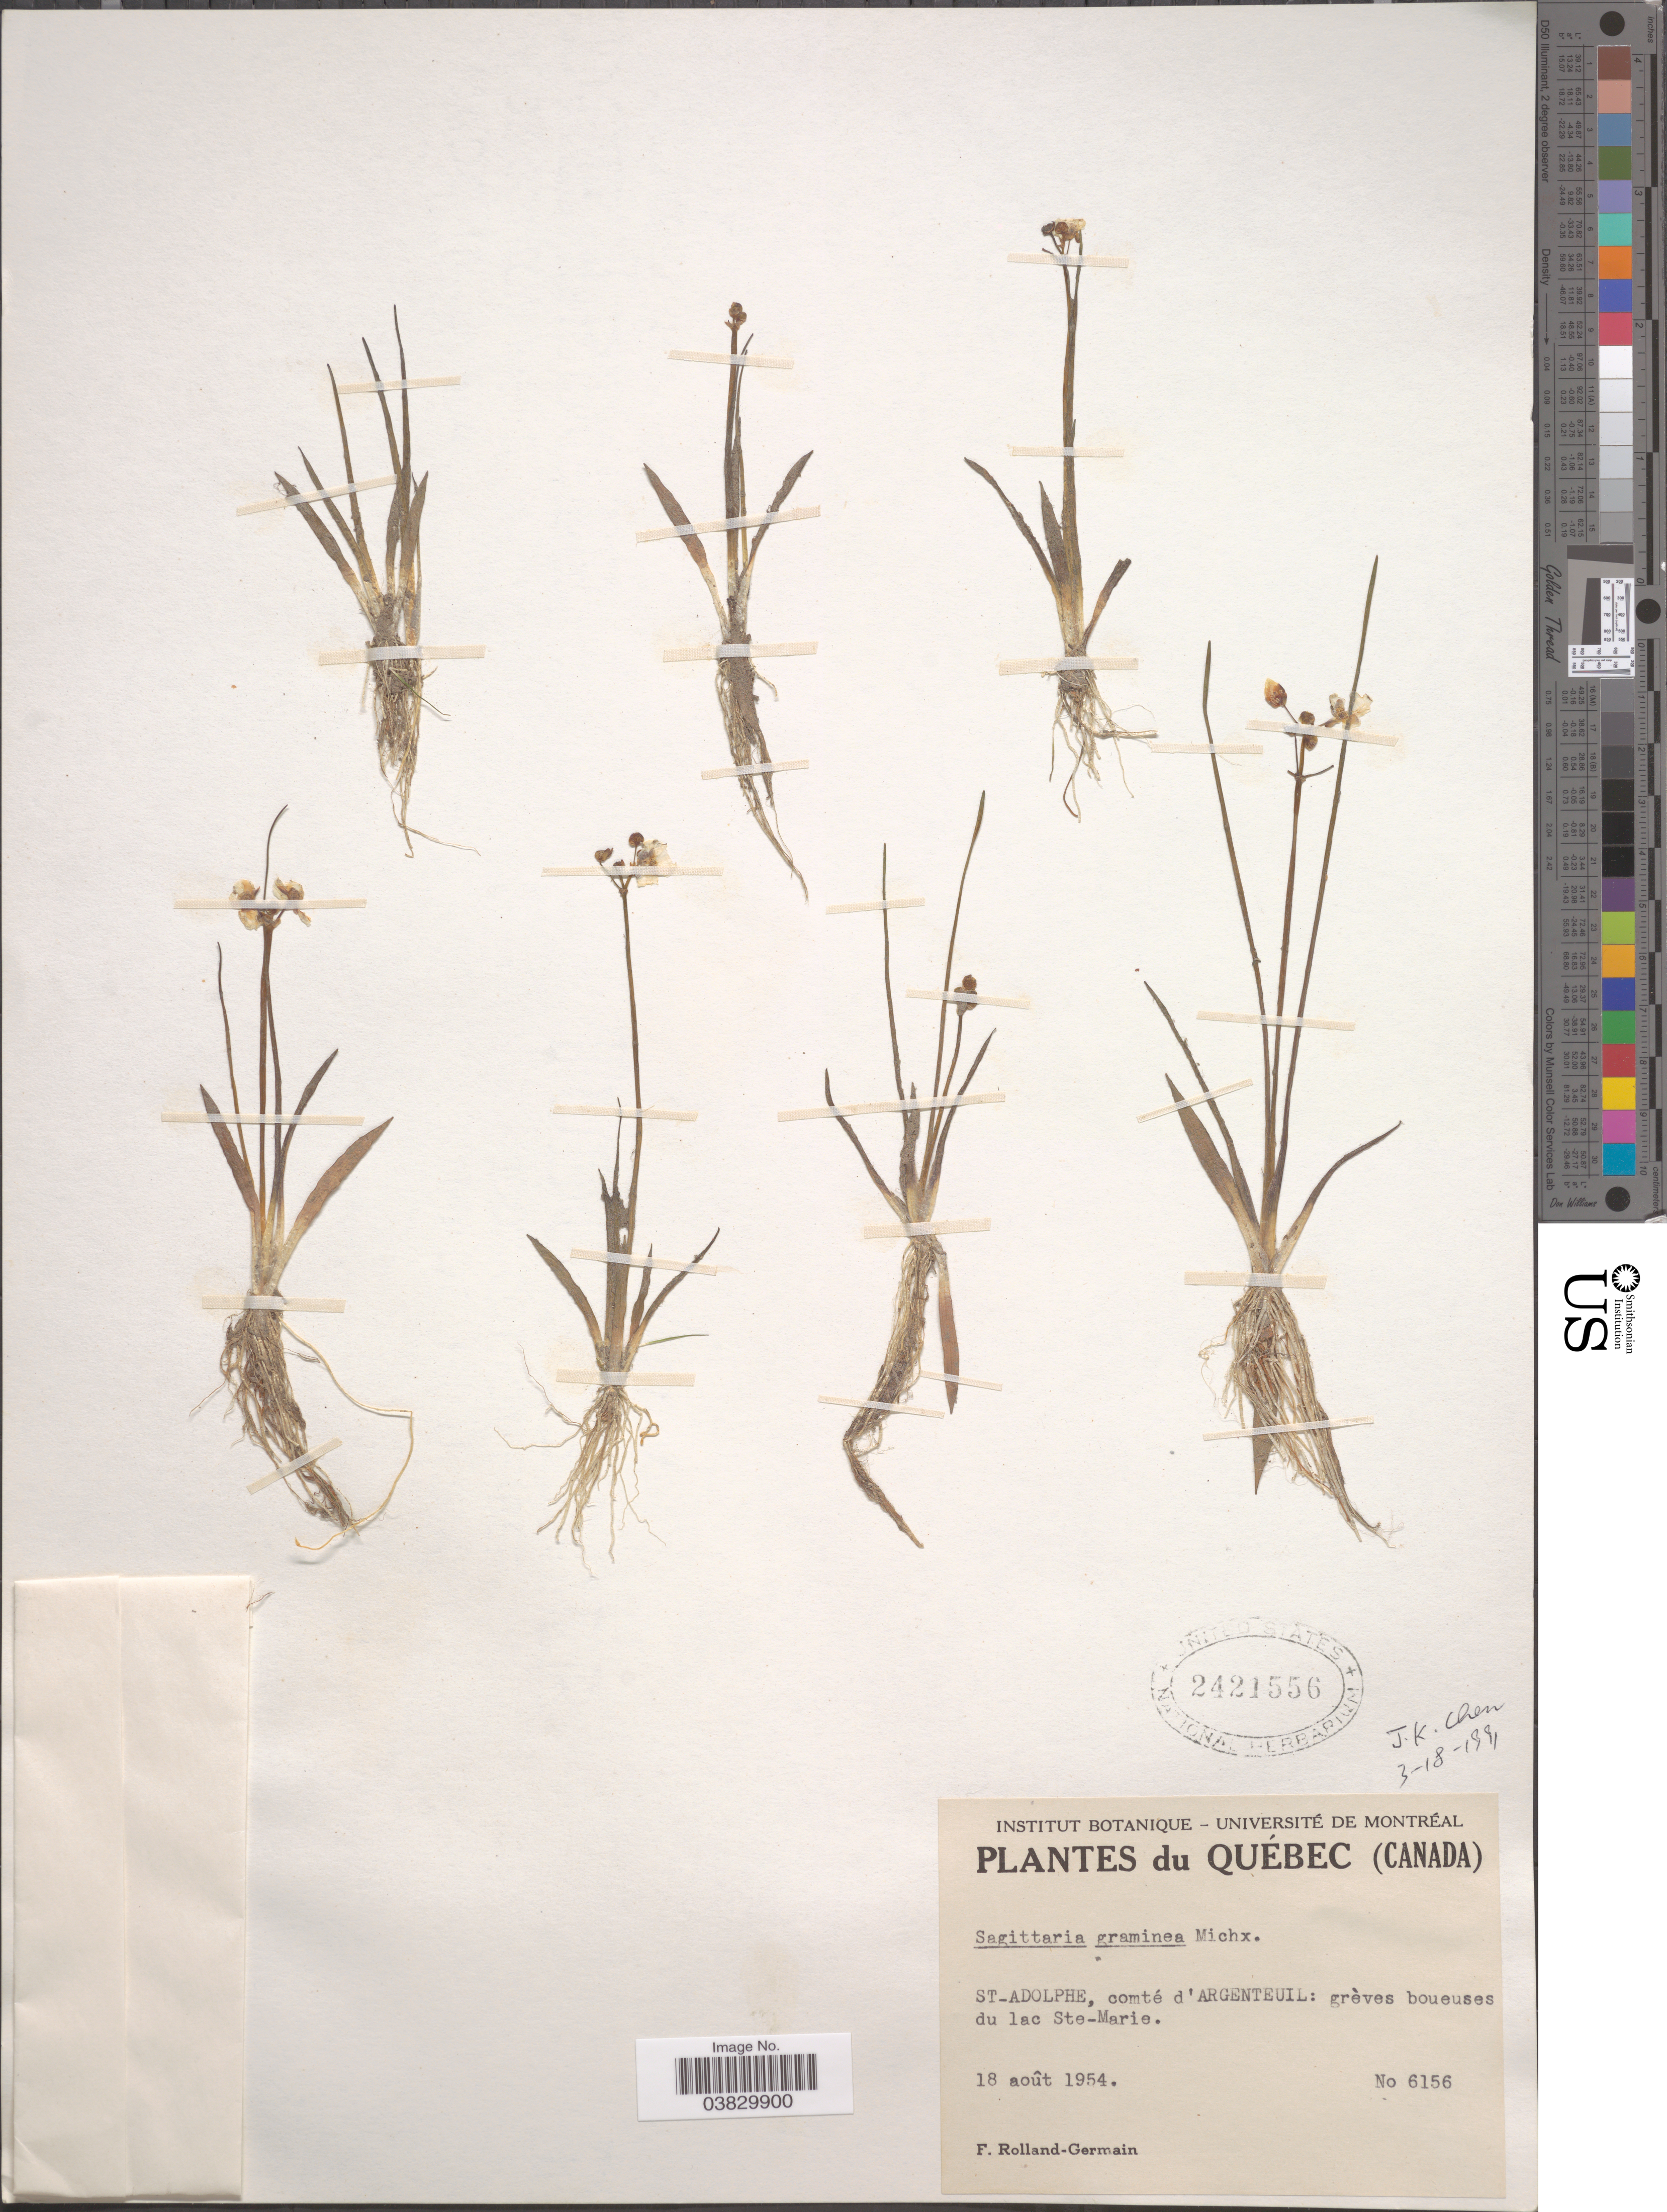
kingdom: Plantae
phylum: Tracheophyta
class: Liliopsida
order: Alismatales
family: Alismataceae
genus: Sagittaria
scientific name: Sagittaria graminea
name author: Michx.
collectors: Rolland-Germain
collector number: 6156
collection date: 1954-08-18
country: Canada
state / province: Quebec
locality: St. Adolphe, comté d'Argenteuil: grèves boueuses du lac Ste-Marie.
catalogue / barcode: US 2421556